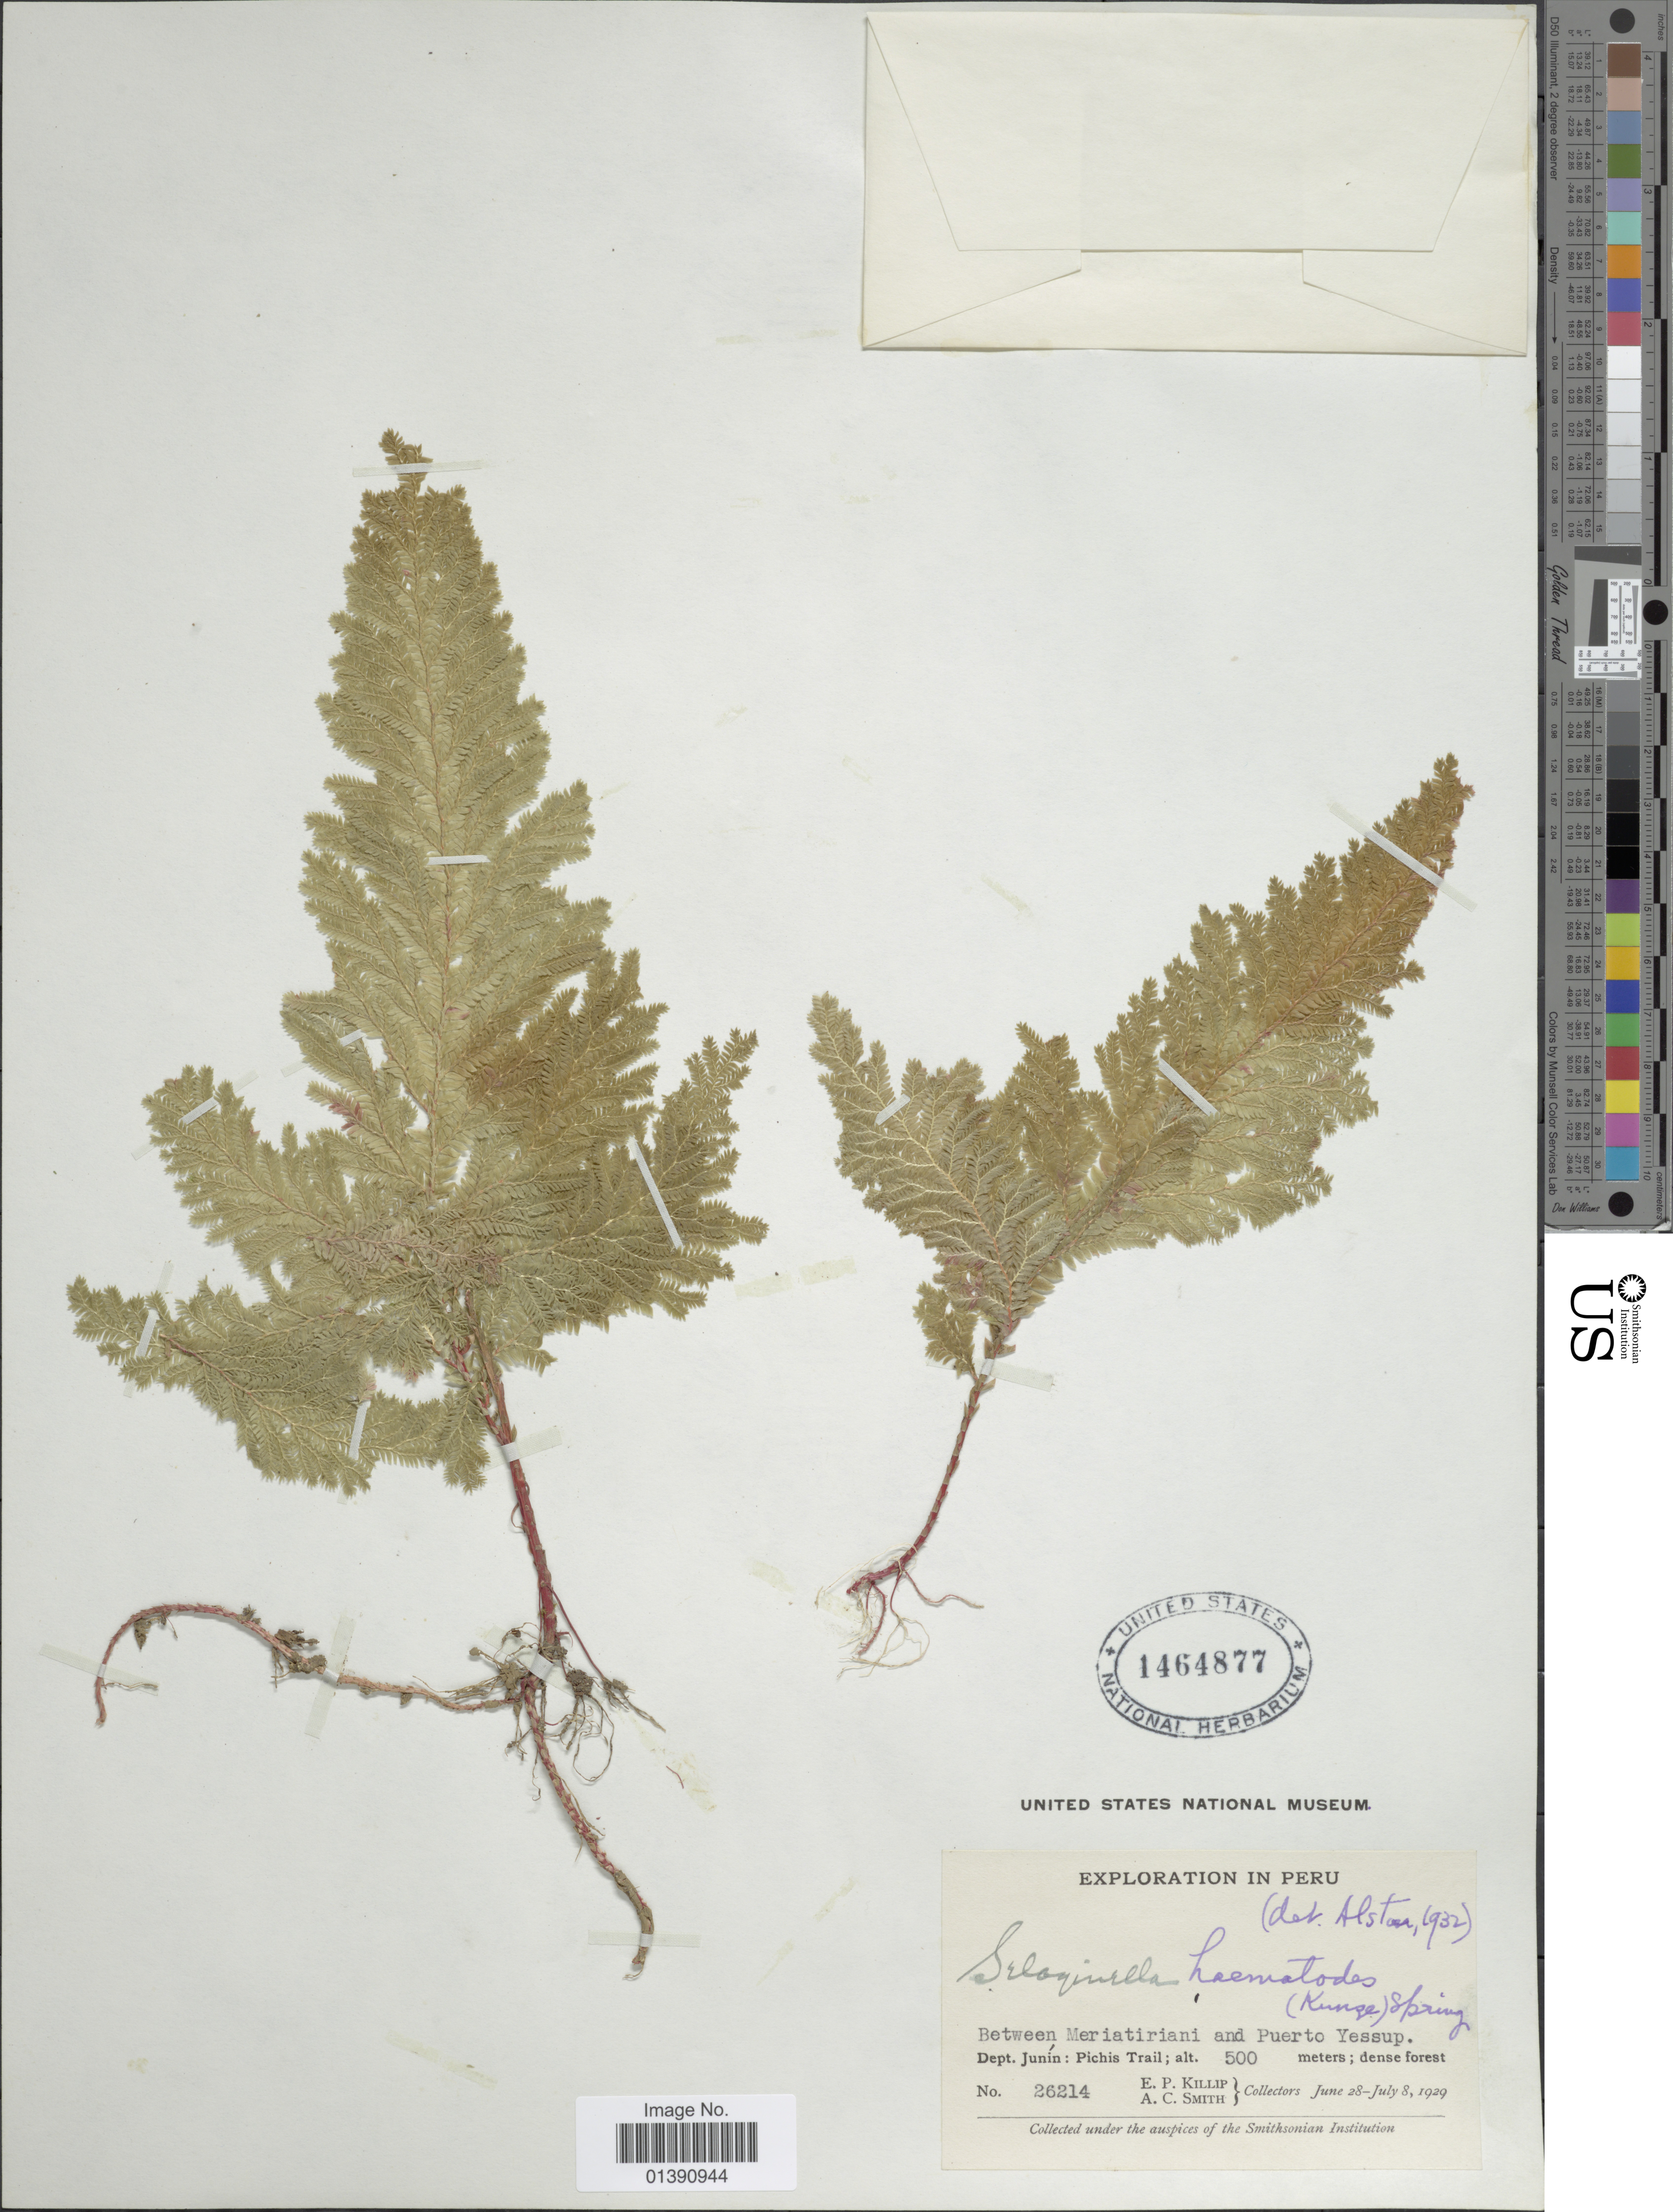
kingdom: Plantae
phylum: Tracheophyta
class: Lycopodiopsida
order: Selaginellales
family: Selaginellaceae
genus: Selaginella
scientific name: Selaginella haematodes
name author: (Kunze) Spring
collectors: E. P. Killip & A. C. Smith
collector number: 26214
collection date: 1929-06-28/1929-07-08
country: Peru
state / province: Junín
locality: Between Meriatiriani and Puerto Yessup, Pichis Trail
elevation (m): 500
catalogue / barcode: US 1464877